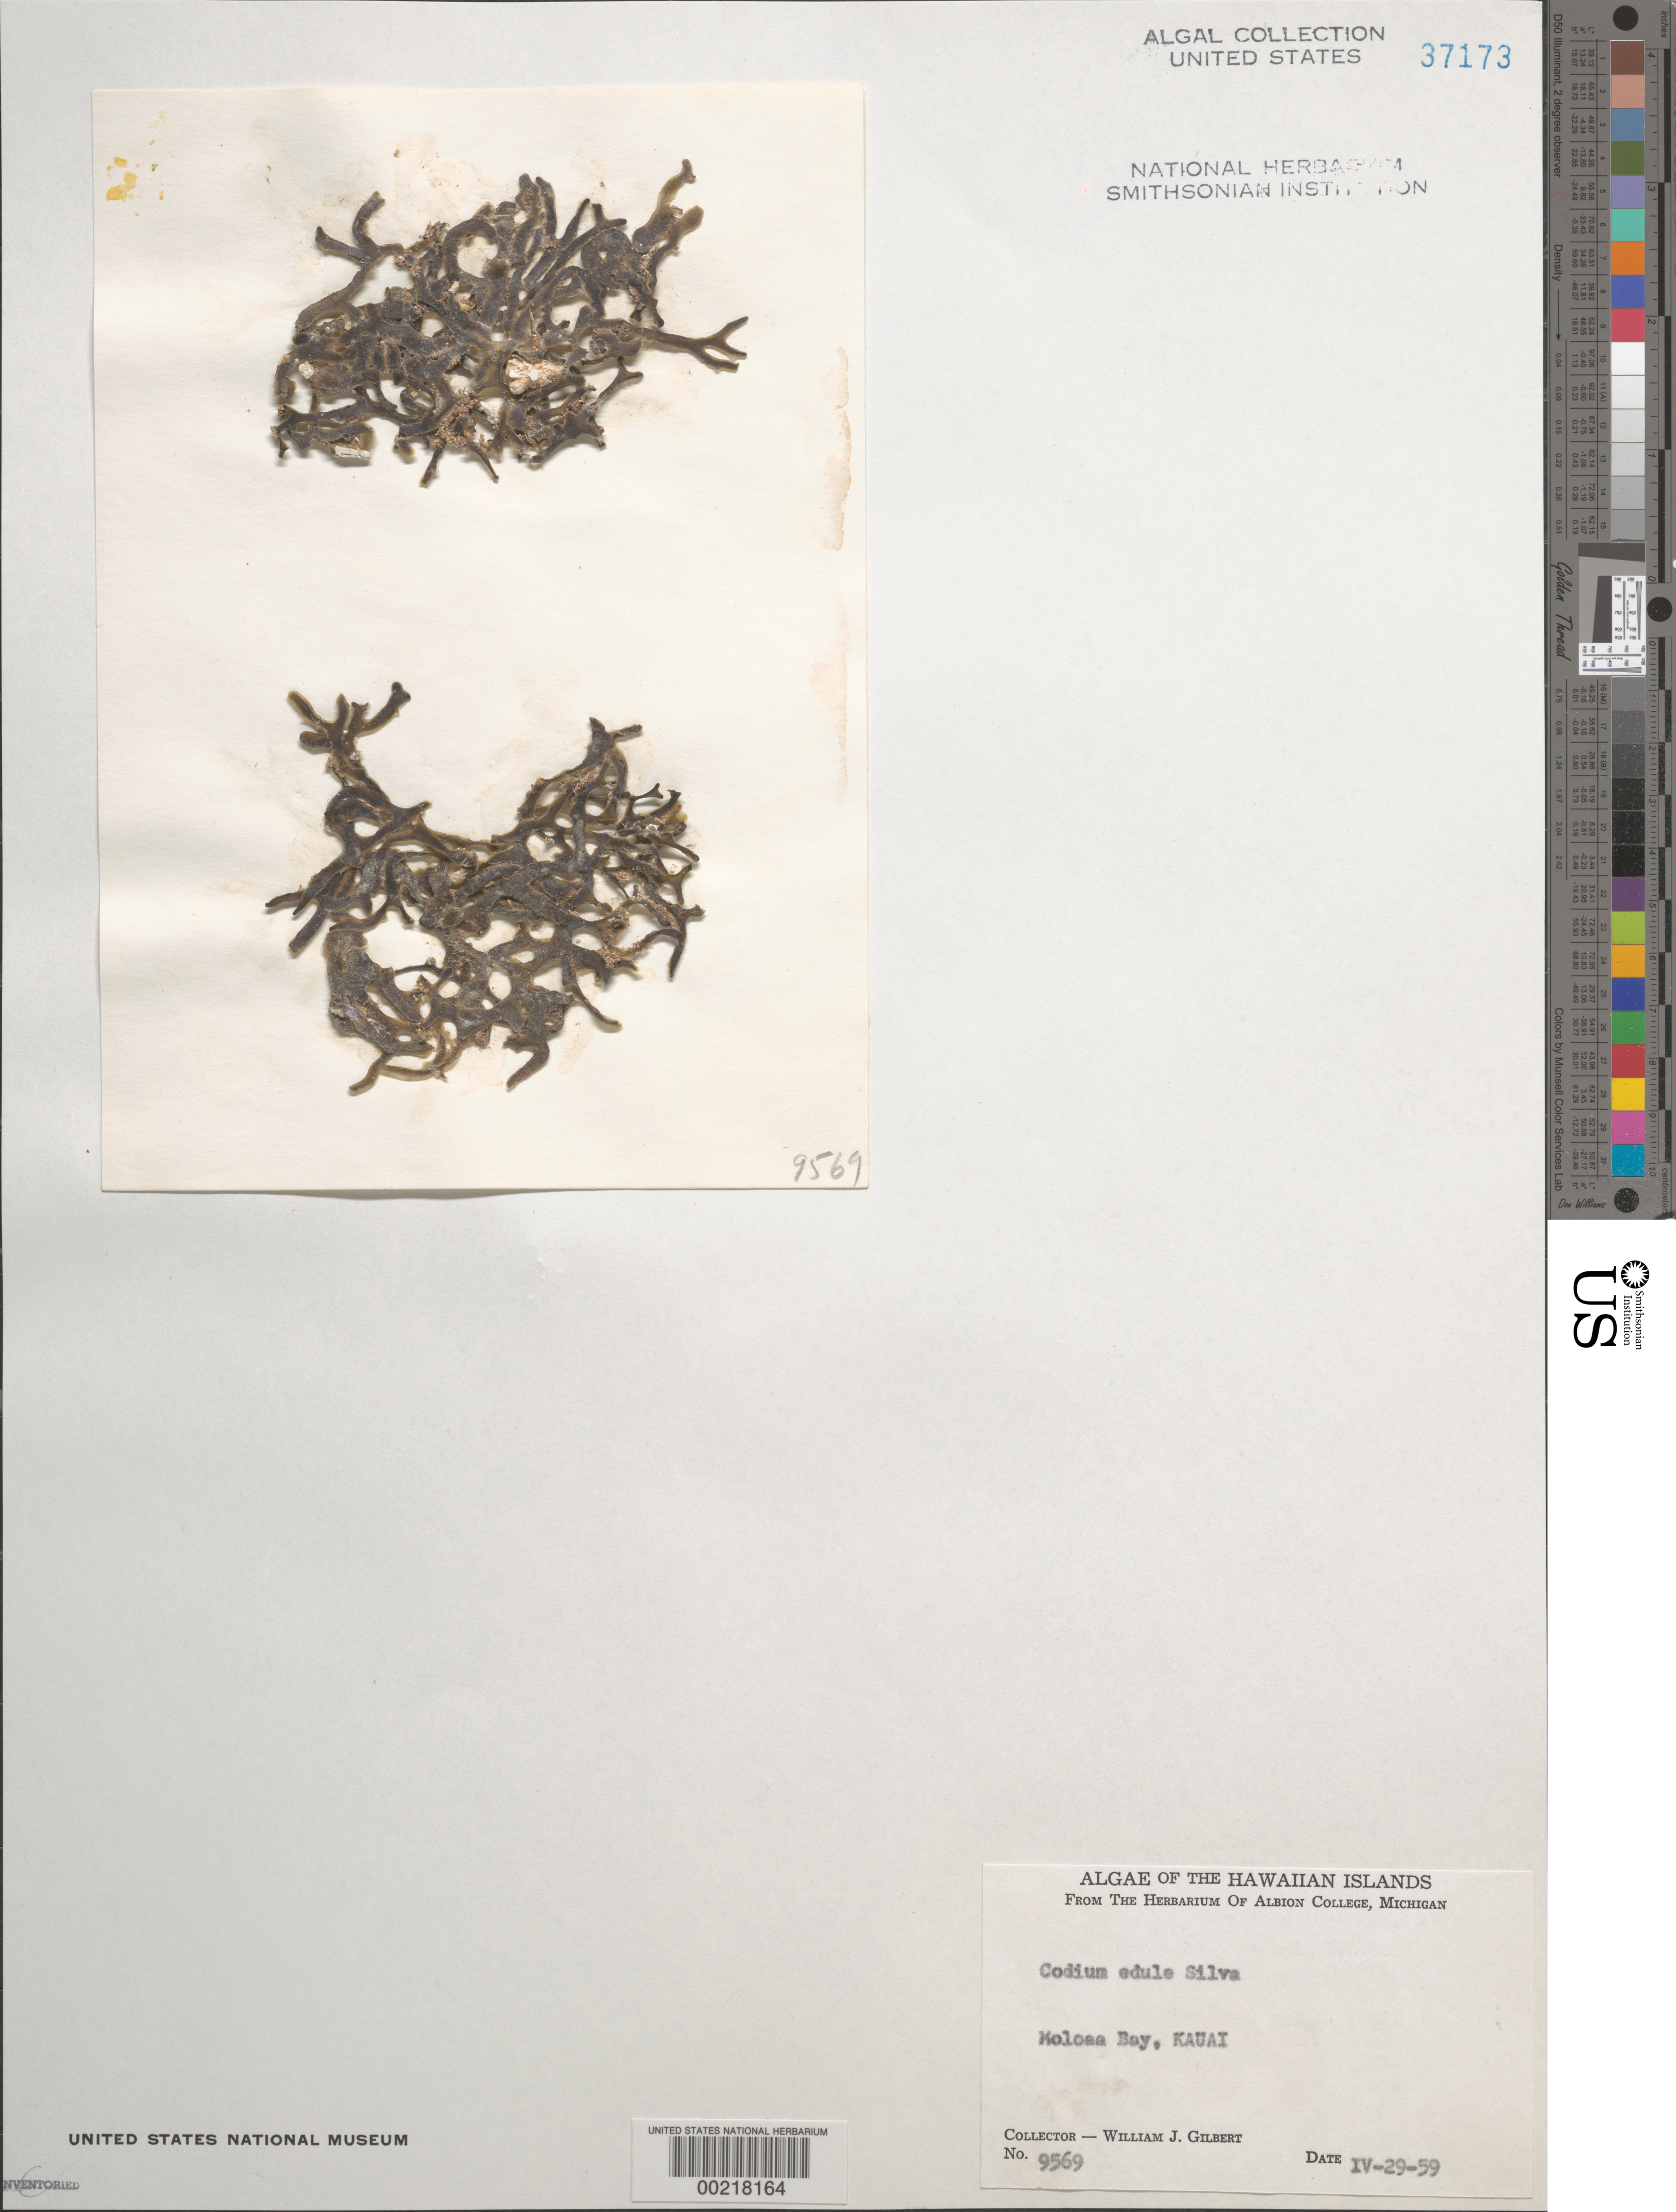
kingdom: Plantae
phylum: Chlorophyta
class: Ulvophyceae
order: Bryopsidales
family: Codiaceae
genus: Codium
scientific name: Codium edule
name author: P.C. Silva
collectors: W. J. Gilbert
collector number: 9569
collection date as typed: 29 Apr 1959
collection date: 1959-04-29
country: United States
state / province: Hawaii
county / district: Kauai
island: Kaua'i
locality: Moloaa Bay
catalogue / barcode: US 37173